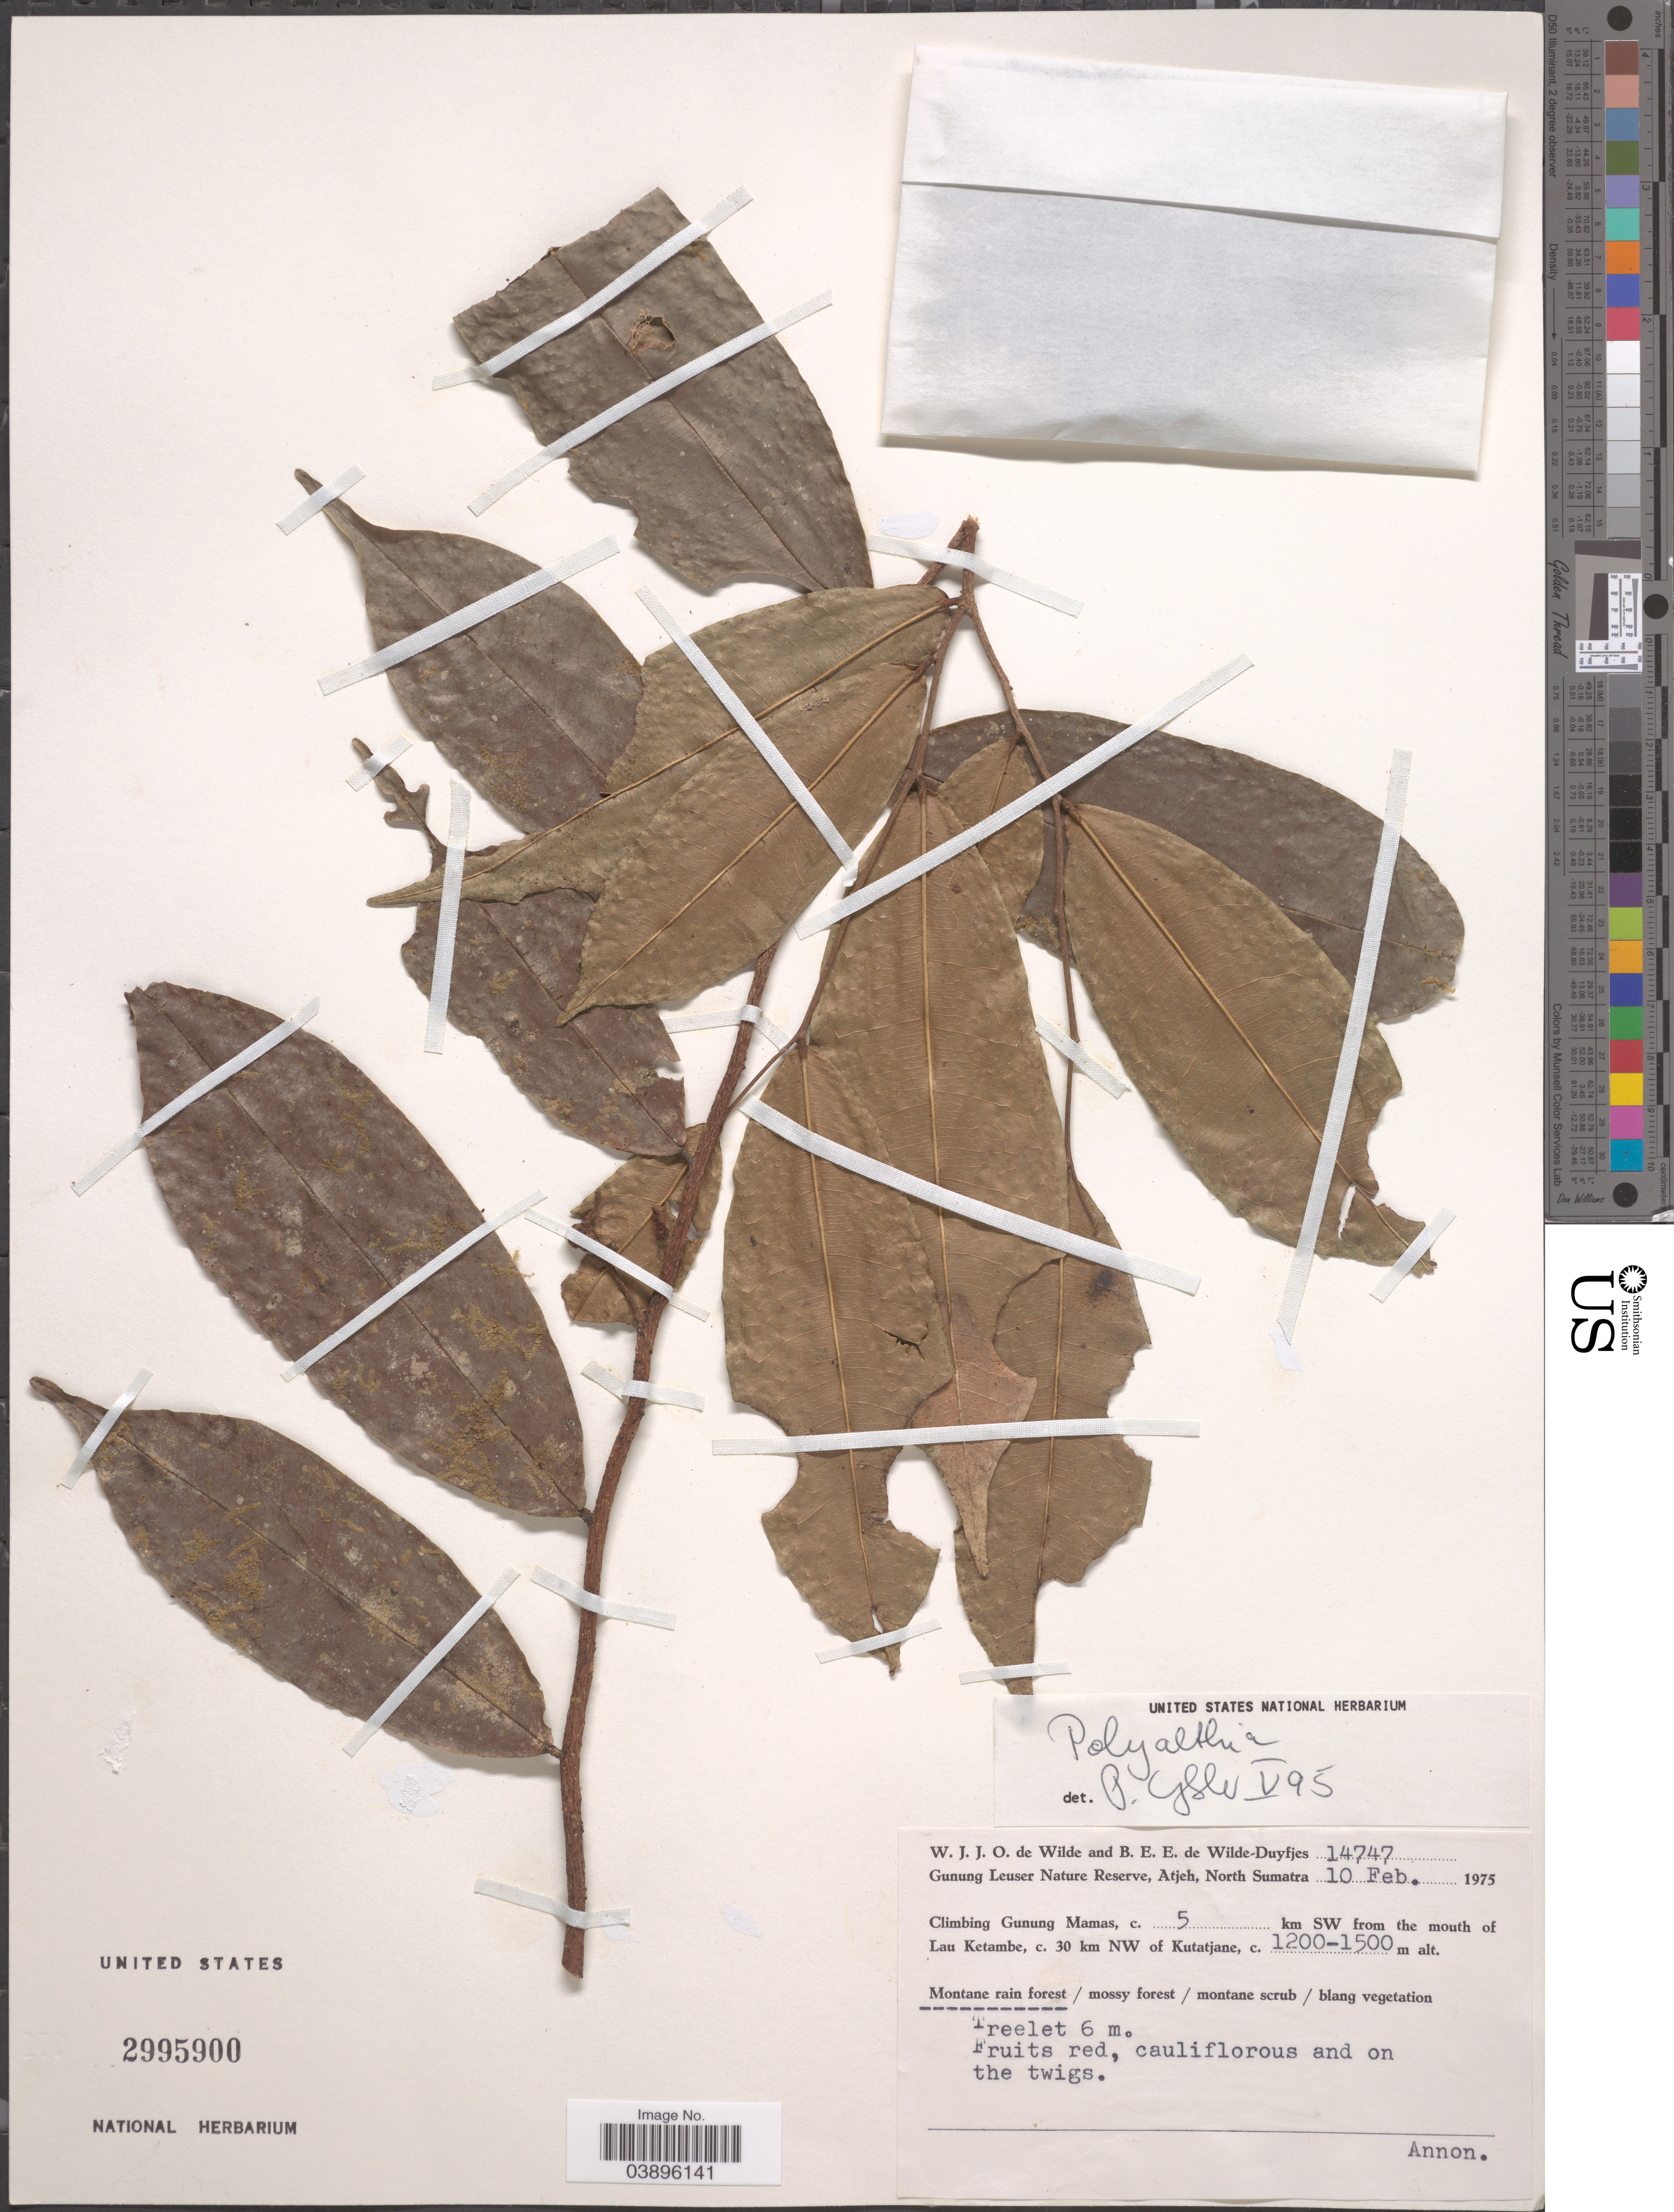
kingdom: Plantae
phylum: Tracheophyta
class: Magnoliopsida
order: Magnoliales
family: Annonaceae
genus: Polyalthia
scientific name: Polyalthia sp.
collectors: W. J. de Wilde & B. E. de Wilde-Duyfjes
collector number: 14747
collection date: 1975-02-10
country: Indonesia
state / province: Sumatra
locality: Gunung Leuser Nature Reserve, Atjeh, North Sumatra. Climbing Gunung Mamas, c. 5 km SW from the mouth of Lau Ketambe, c. 30 km NW of Kutatjane.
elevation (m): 1200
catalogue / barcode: US 2995900